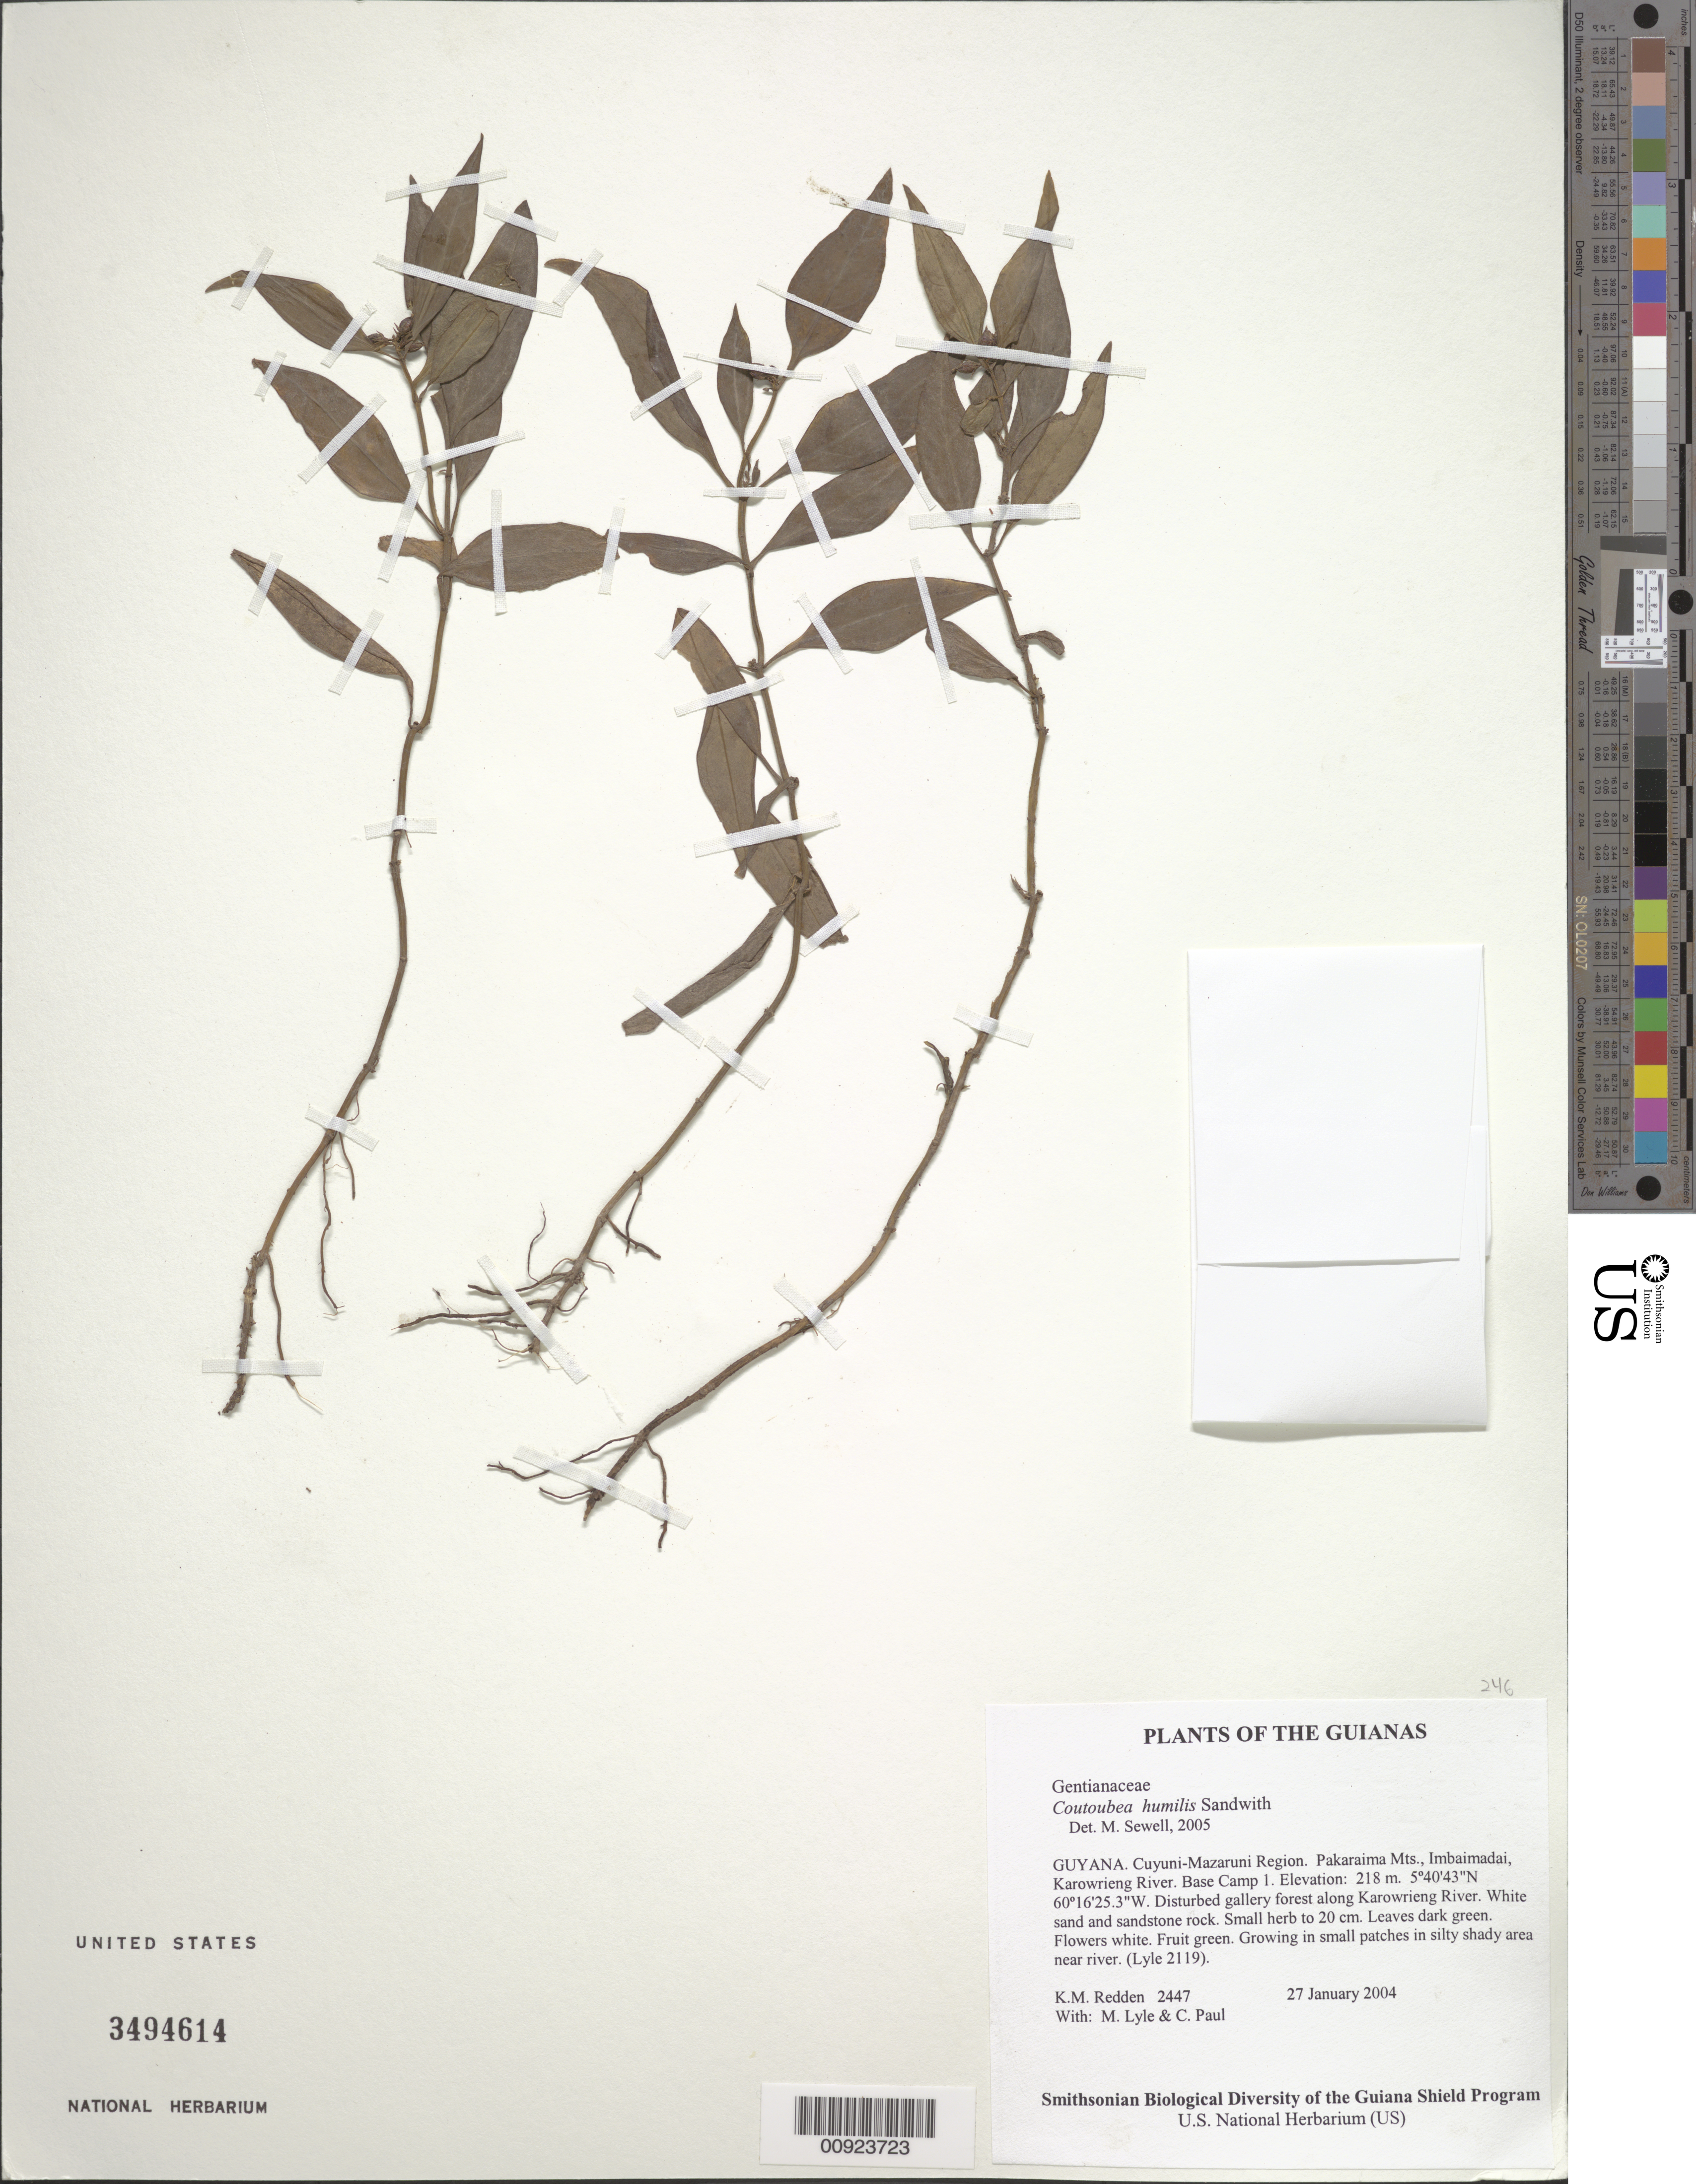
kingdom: Plantae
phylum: Tracheophyta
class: Magnoliopsida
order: Gentianales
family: Gentianaceae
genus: Coutoubea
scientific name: Coutoubea humilis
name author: Sandwith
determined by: Sewell, M.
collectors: K. M. Redden, M. Lyle & C. Paul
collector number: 2447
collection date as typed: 27 January 2004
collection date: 2004-01-27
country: Guyana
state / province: Cuyuni-Mazaruni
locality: Pakaraima Mts., Imbaimadai, Karowrieng River. Base Camp 1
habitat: Disturbed gallery forest along Karowrieng River. White sand and sandstone rock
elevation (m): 218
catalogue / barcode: US 3494614